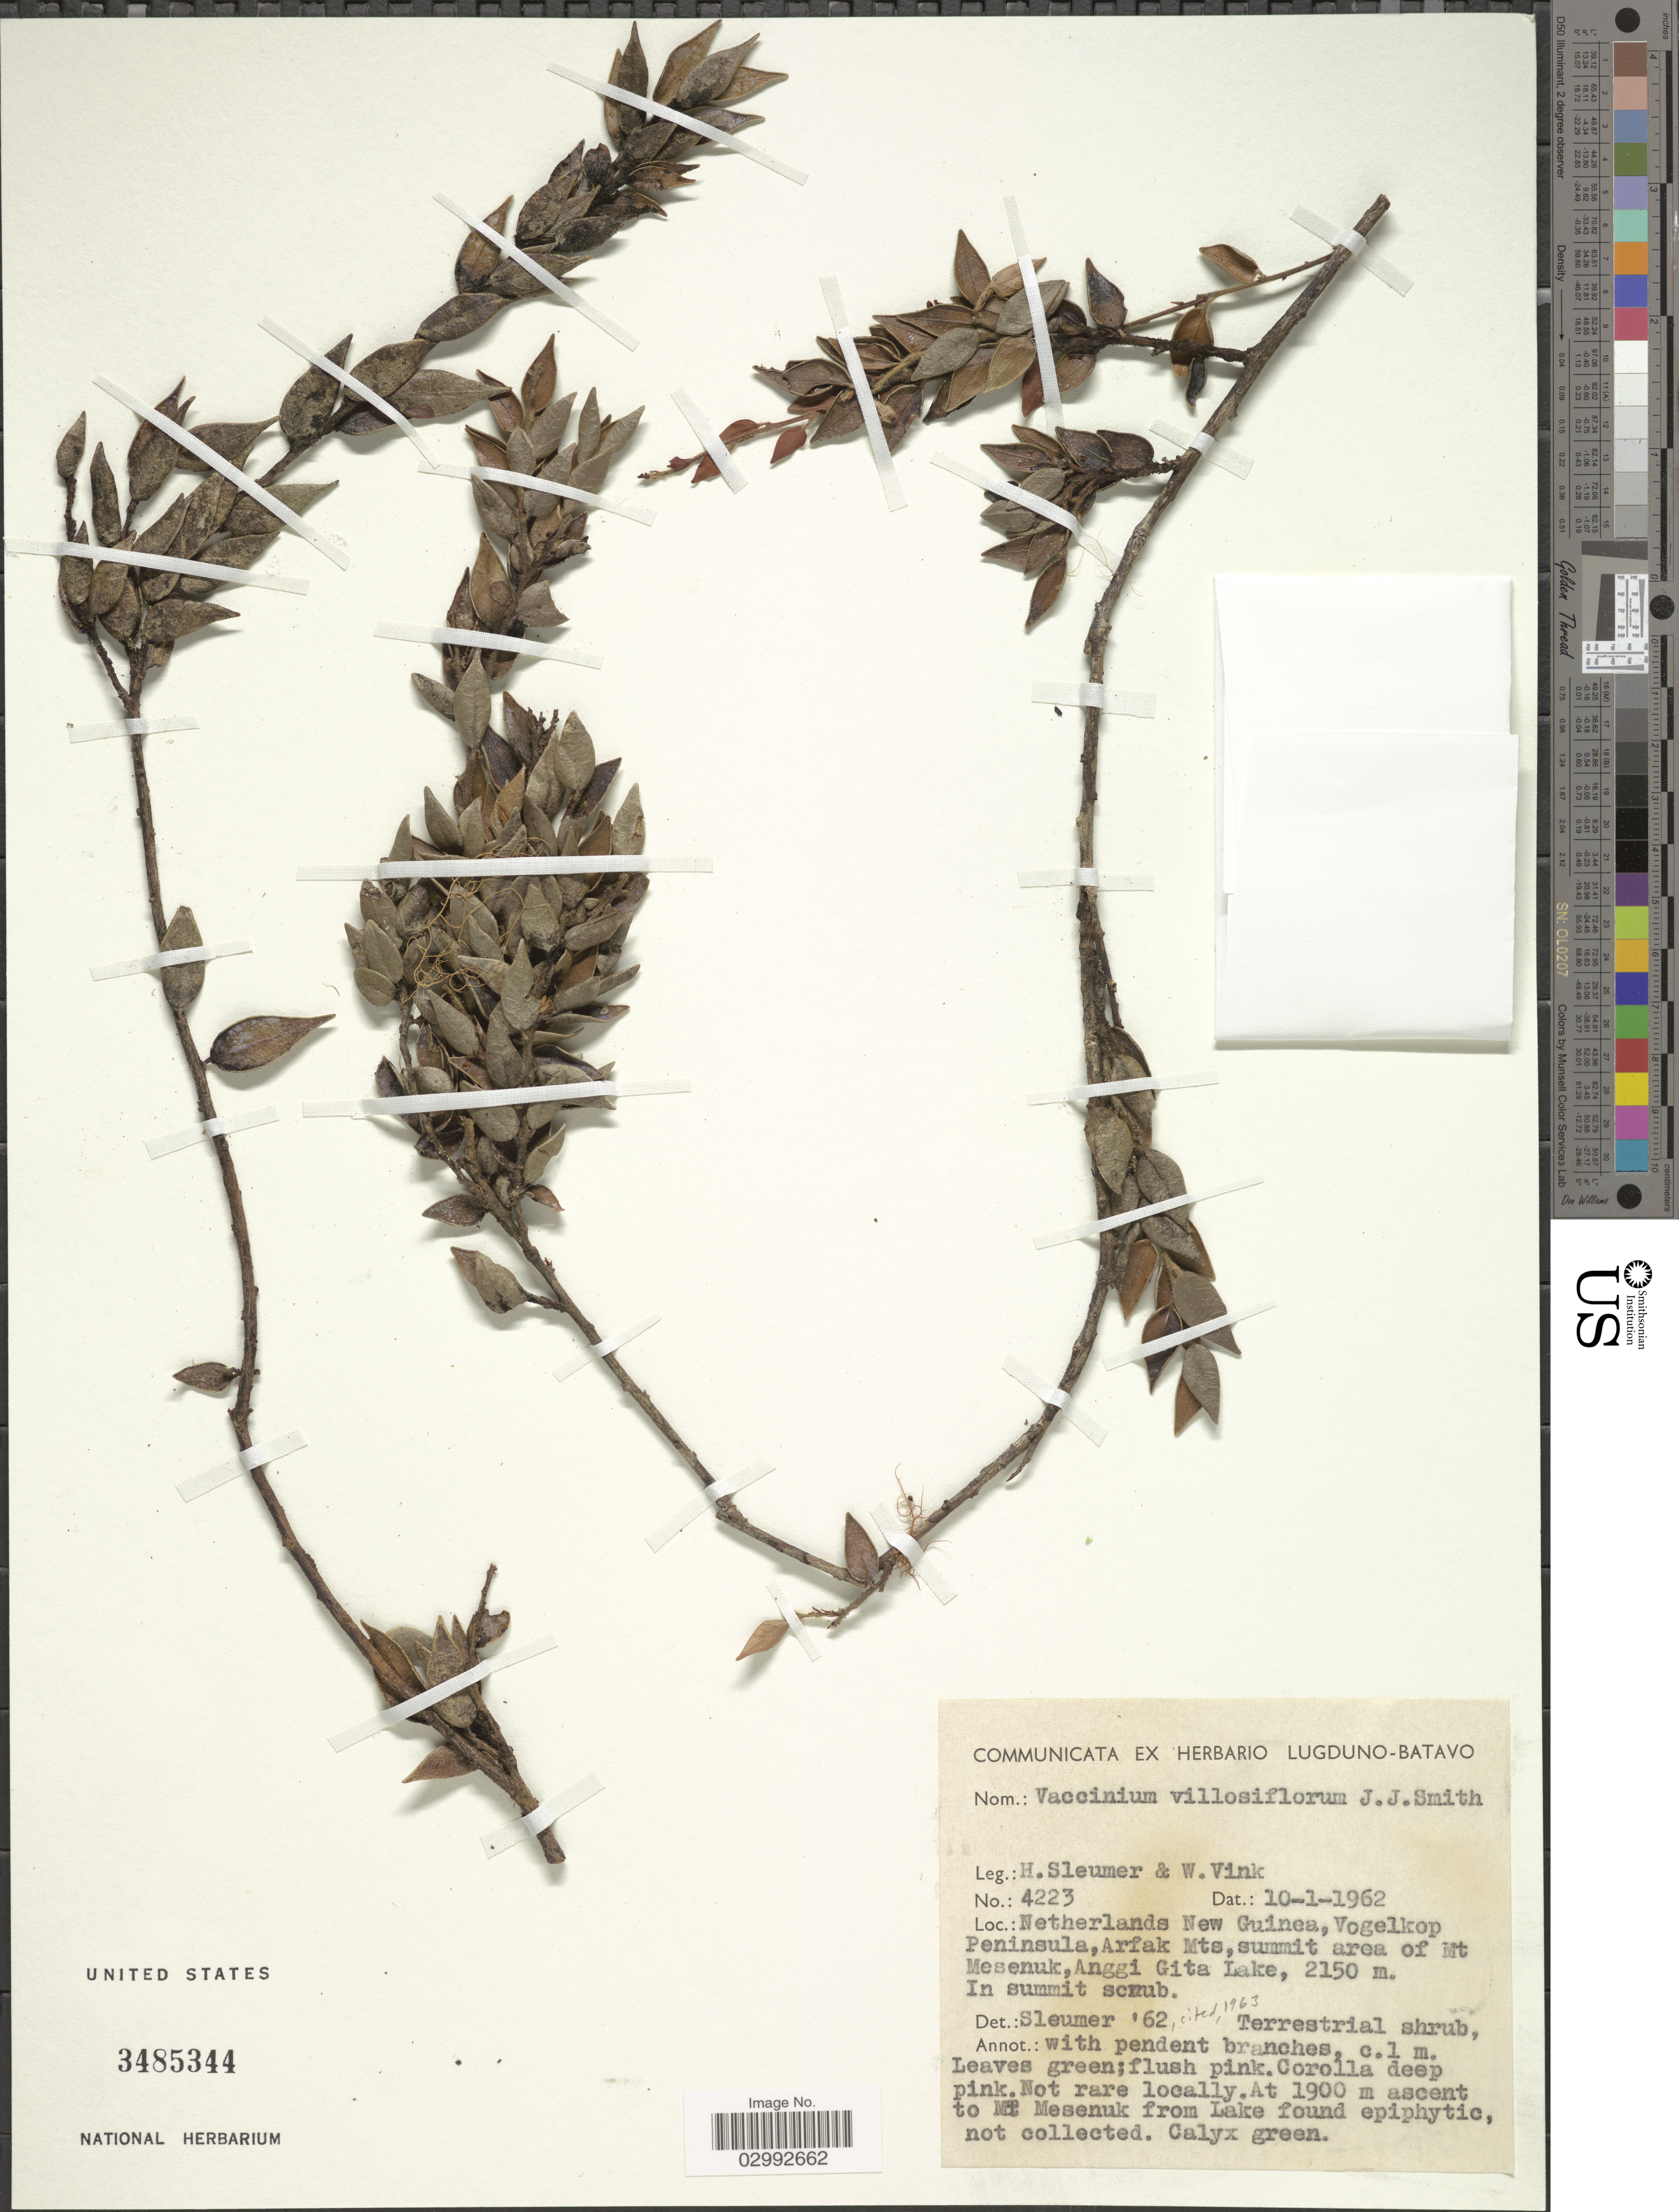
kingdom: Plantae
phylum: Tracheophyta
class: Magnoliopsida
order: Ericales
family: Ericaceae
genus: Vaccinium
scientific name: Vaccinium villosiflorum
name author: J.J. Sm.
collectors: H. O. Sleumer & W. Vink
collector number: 4223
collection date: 1962-01-10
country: Indonesia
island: New Guinea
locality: Netherlands New Guinea, Vogelkop Peninsula, Arfak Mts, summit area of Mt Mesenuk, Anggi Gita Lake.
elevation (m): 2150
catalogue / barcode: US 3485344